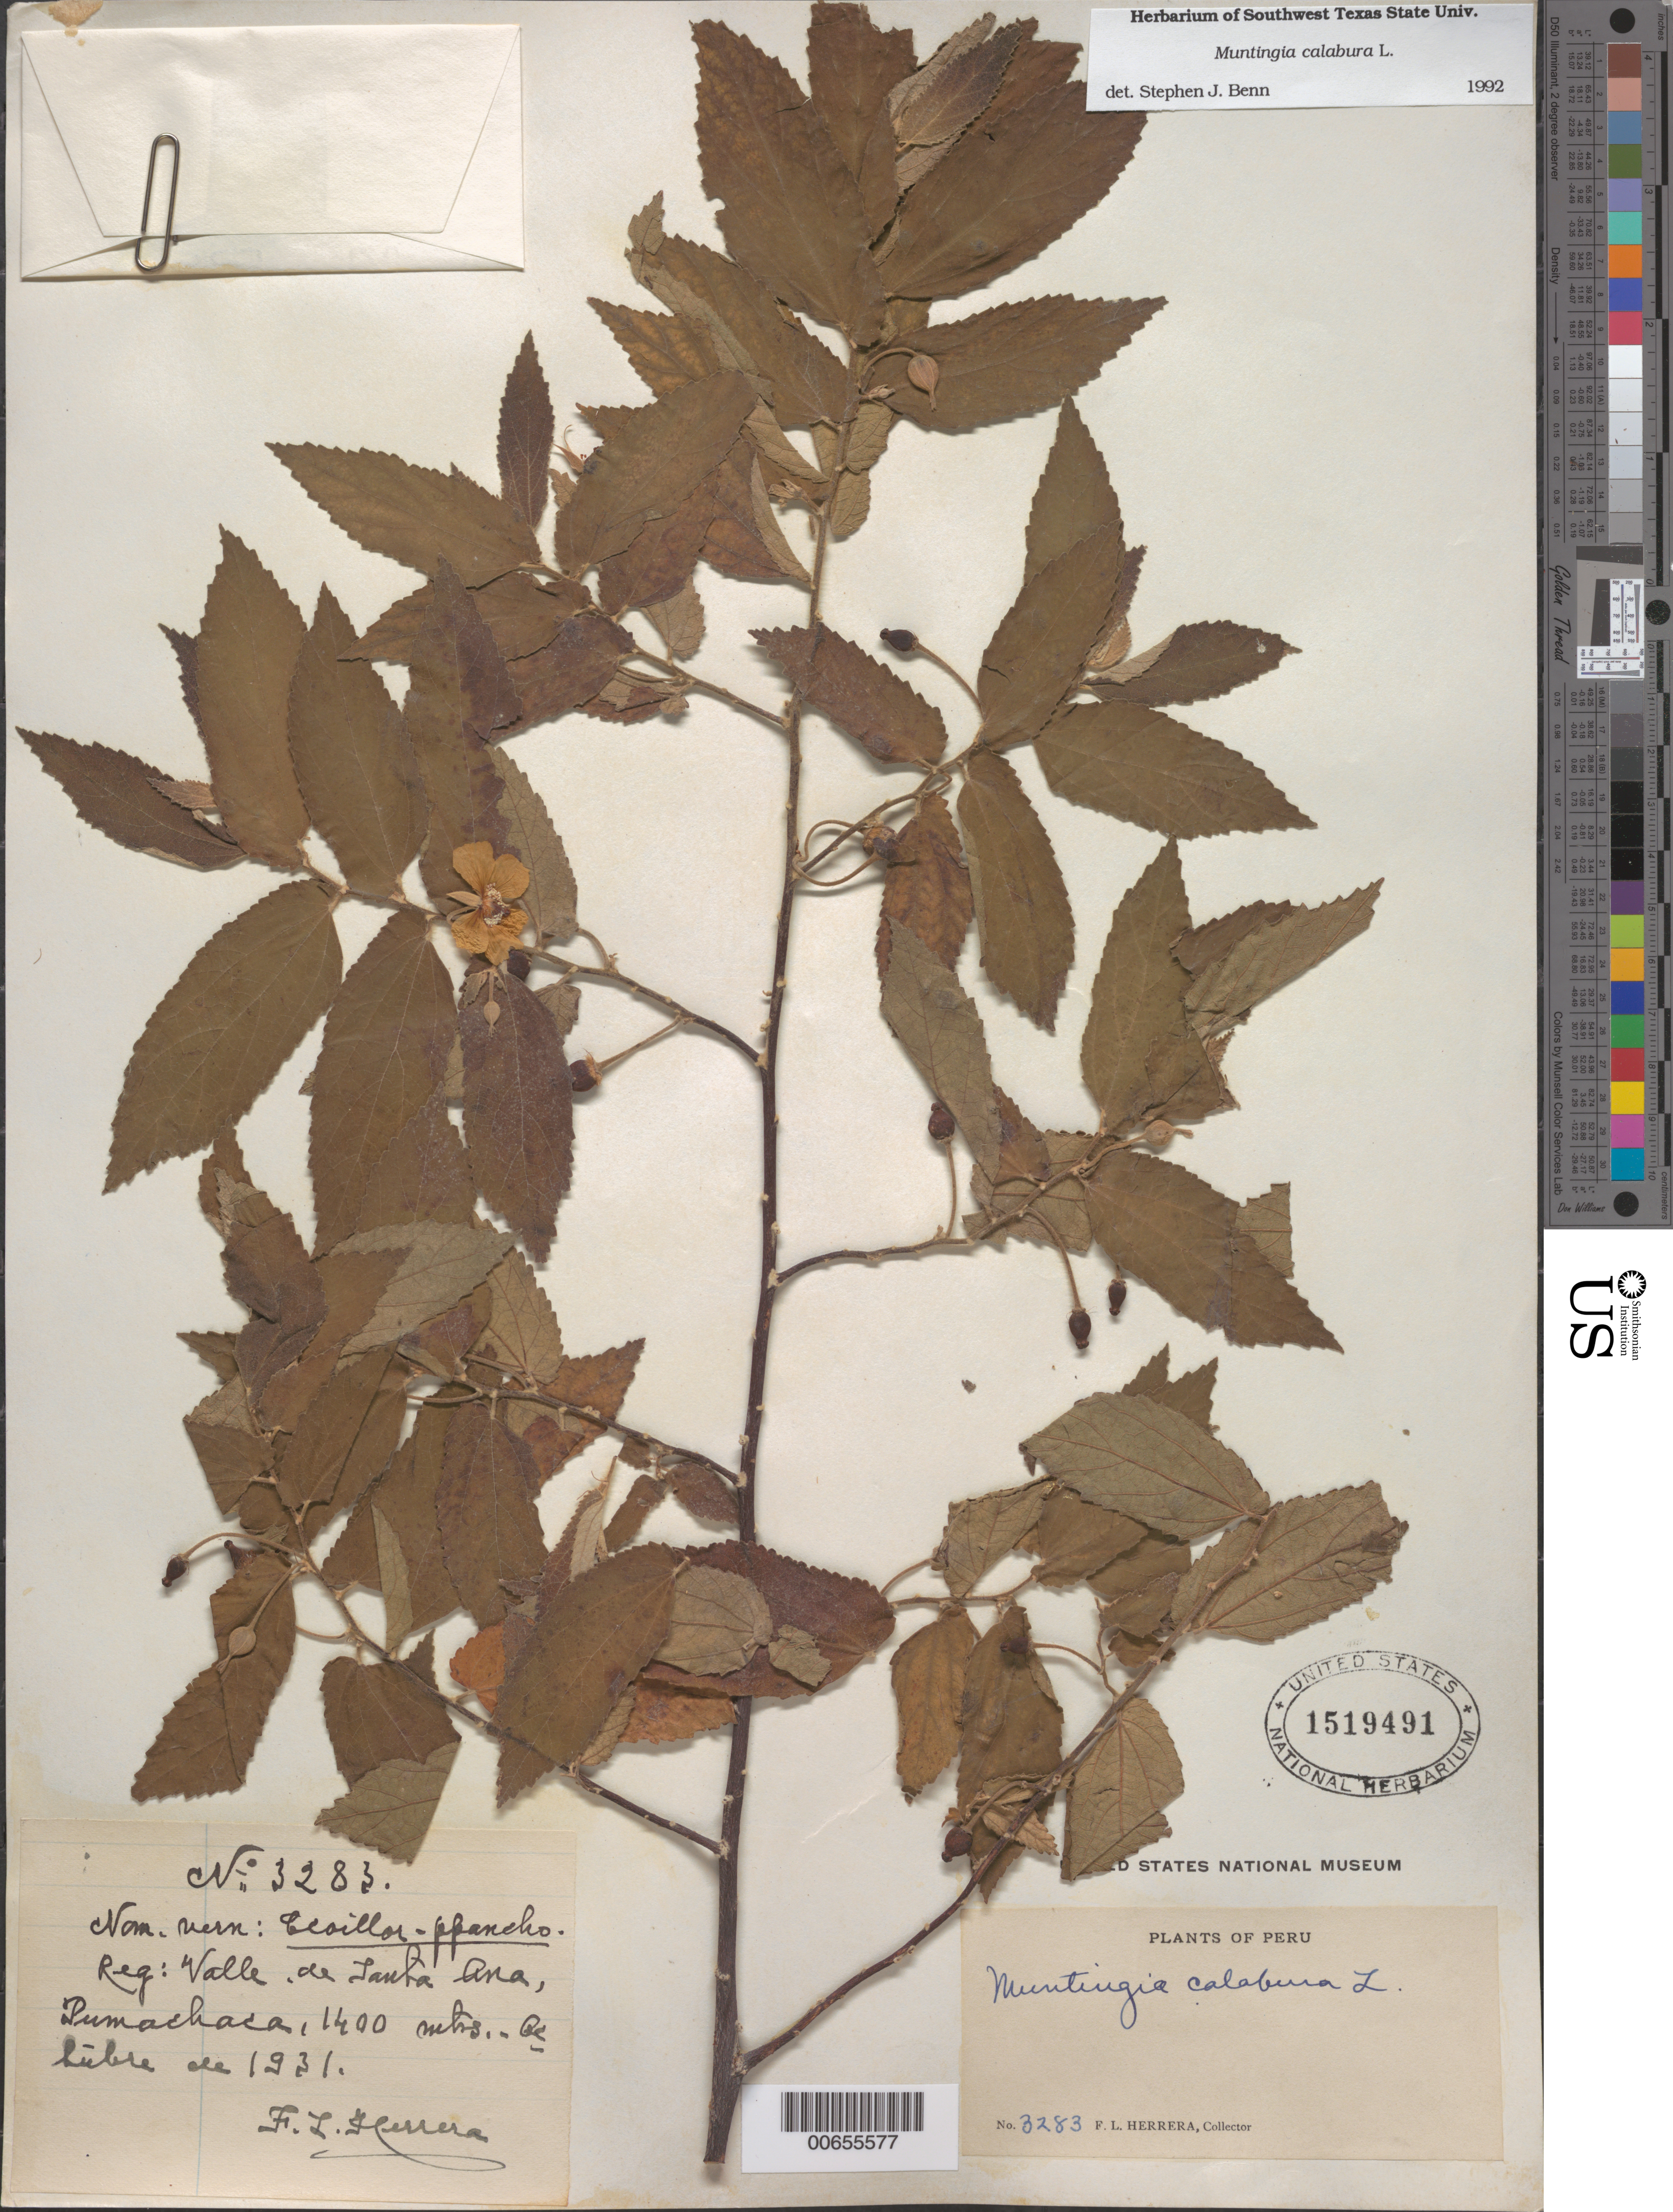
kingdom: Plantae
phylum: Tracheophyta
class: Magnoliopsida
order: Malvales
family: Muntingiaceae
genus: Muntingia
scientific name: Muntingia calabura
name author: L.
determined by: Benn, S. J.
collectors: F. L. Herrera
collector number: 3283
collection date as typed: Oct 1931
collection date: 1931-10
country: Peru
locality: Valle de Santa Ana, Pumachaca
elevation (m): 1400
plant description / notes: Common name: illegible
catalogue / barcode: US 1519491